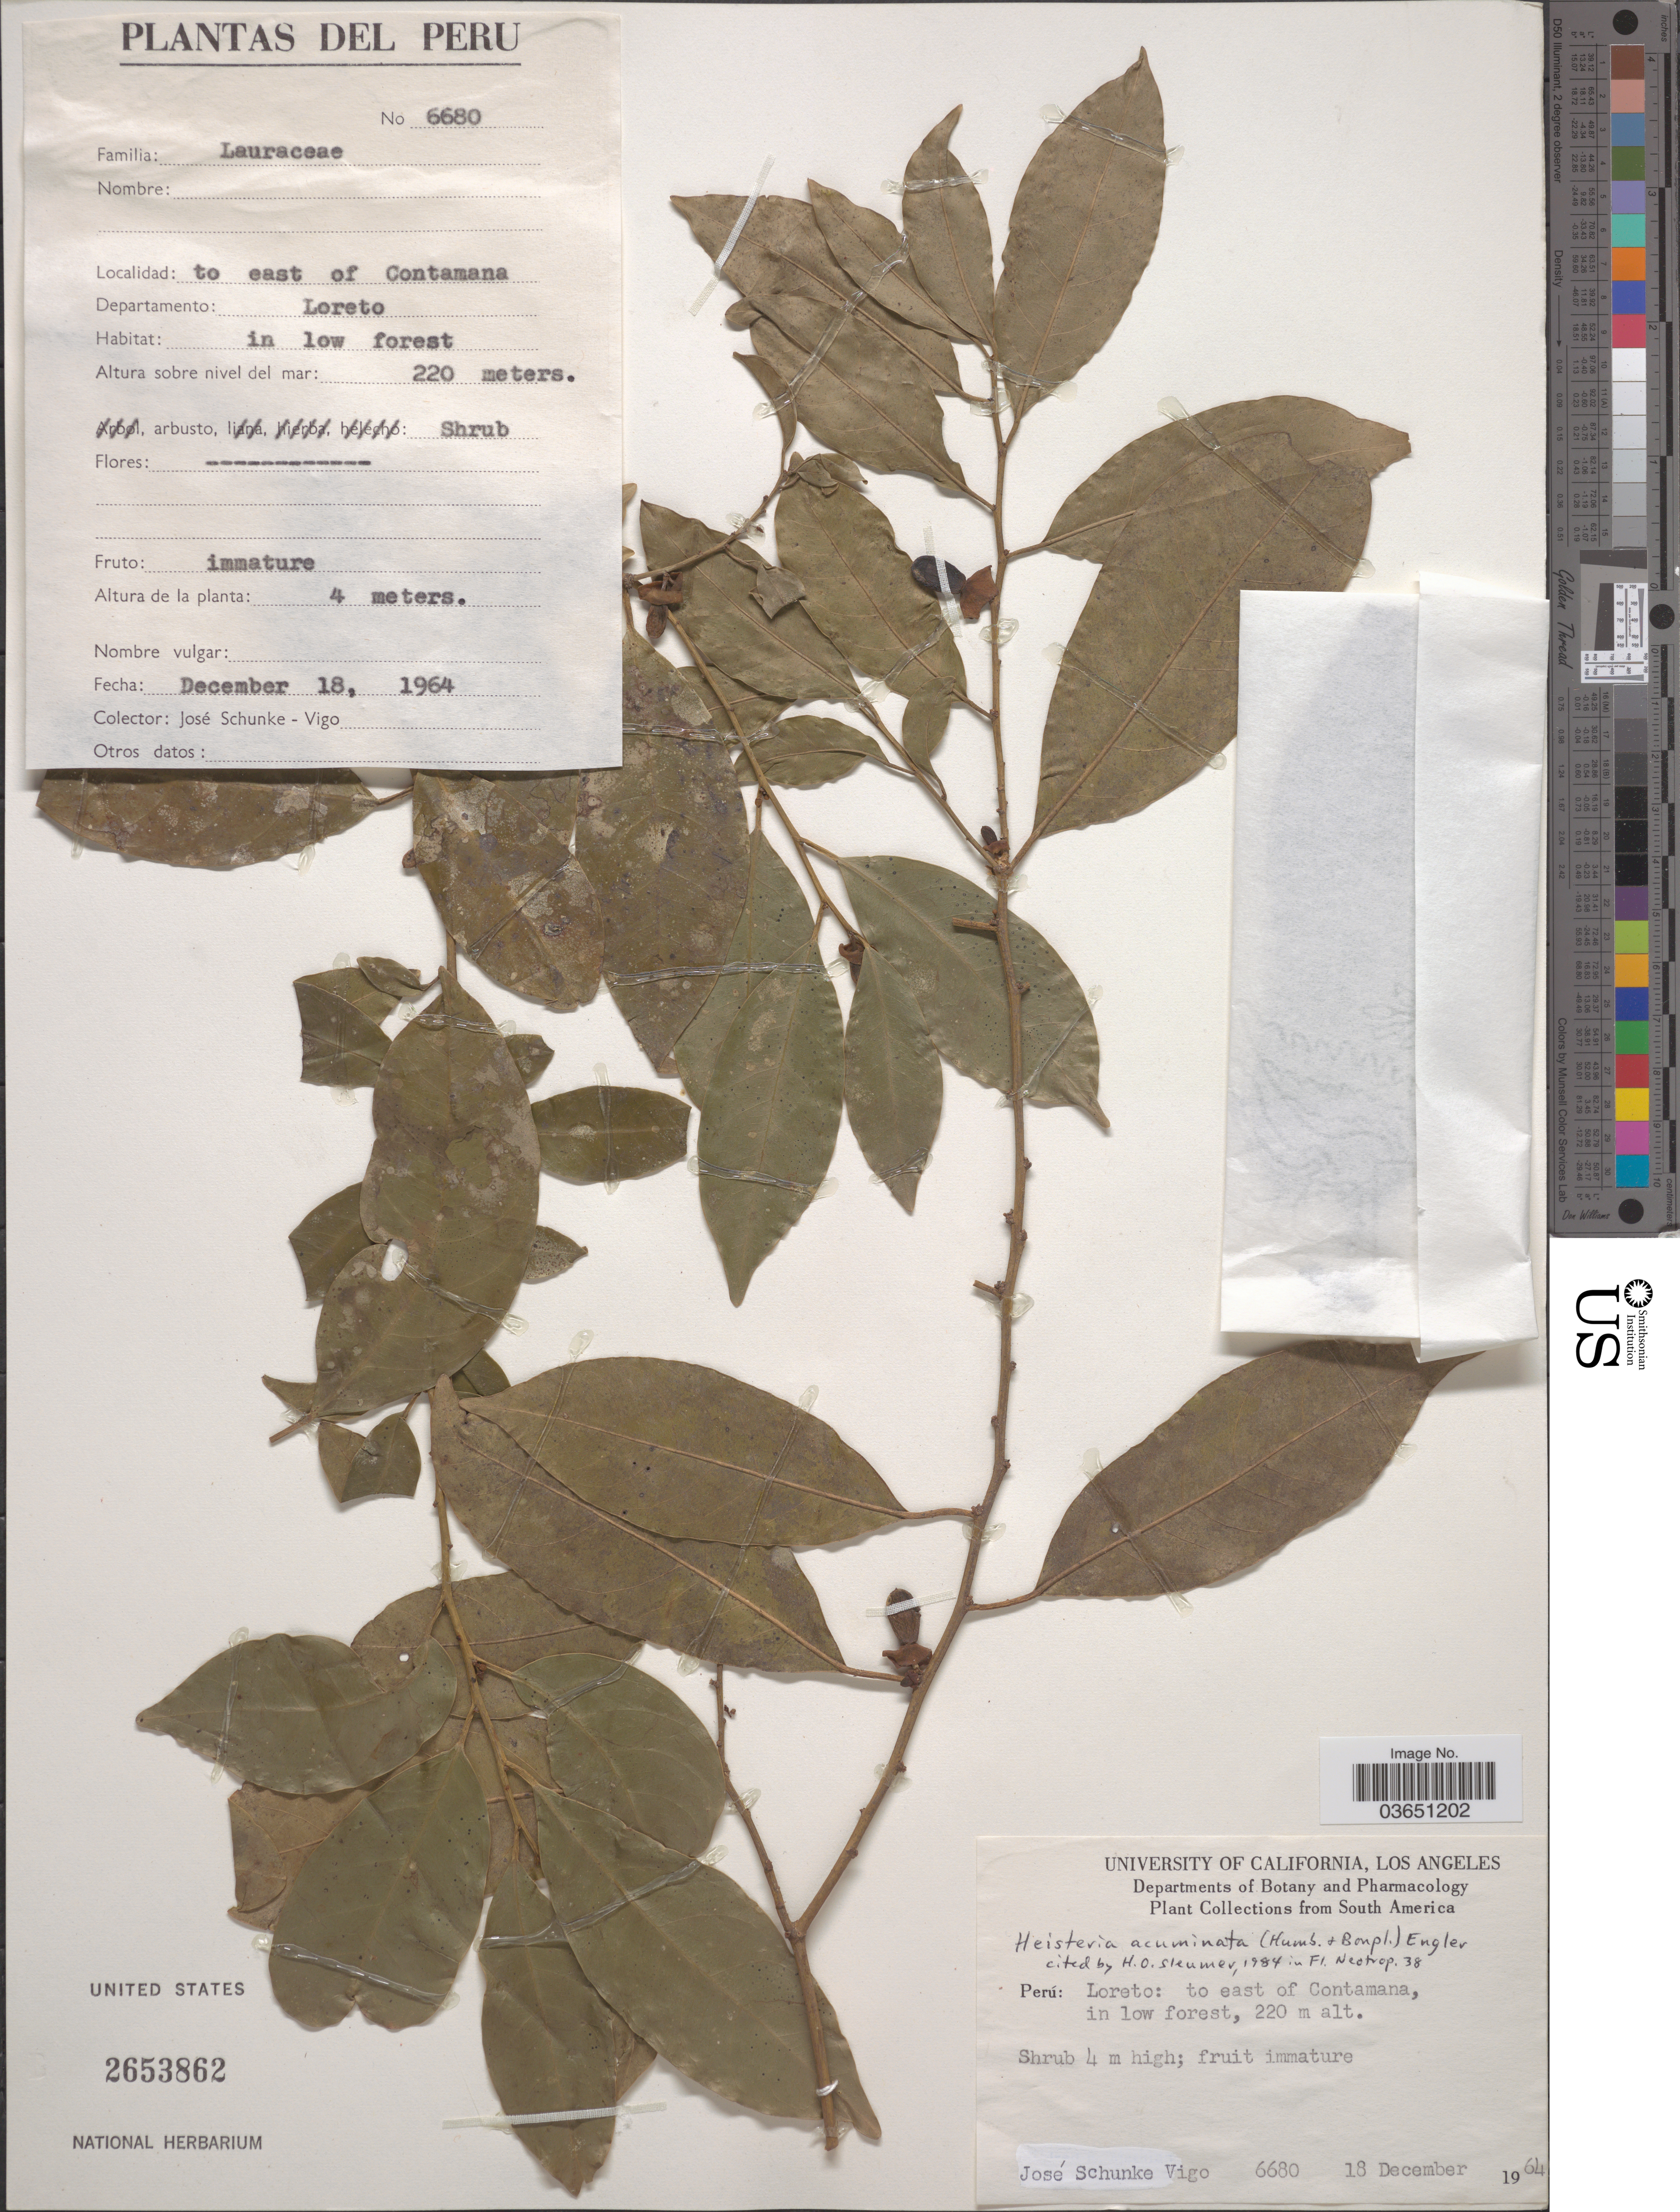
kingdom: Plantae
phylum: Tracheophyta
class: Magnoliopsida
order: Santalales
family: Erythropalaceae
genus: Heisteria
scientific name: Heisteria acuminata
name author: (Humb. & Bonpl.) Engl.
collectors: J. Schunke Vigo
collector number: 6680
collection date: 1964-12-18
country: Peru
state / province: Loreto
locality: To east of Contamana, Departamento: Loreto.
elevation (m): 220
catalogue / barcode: US 2653862